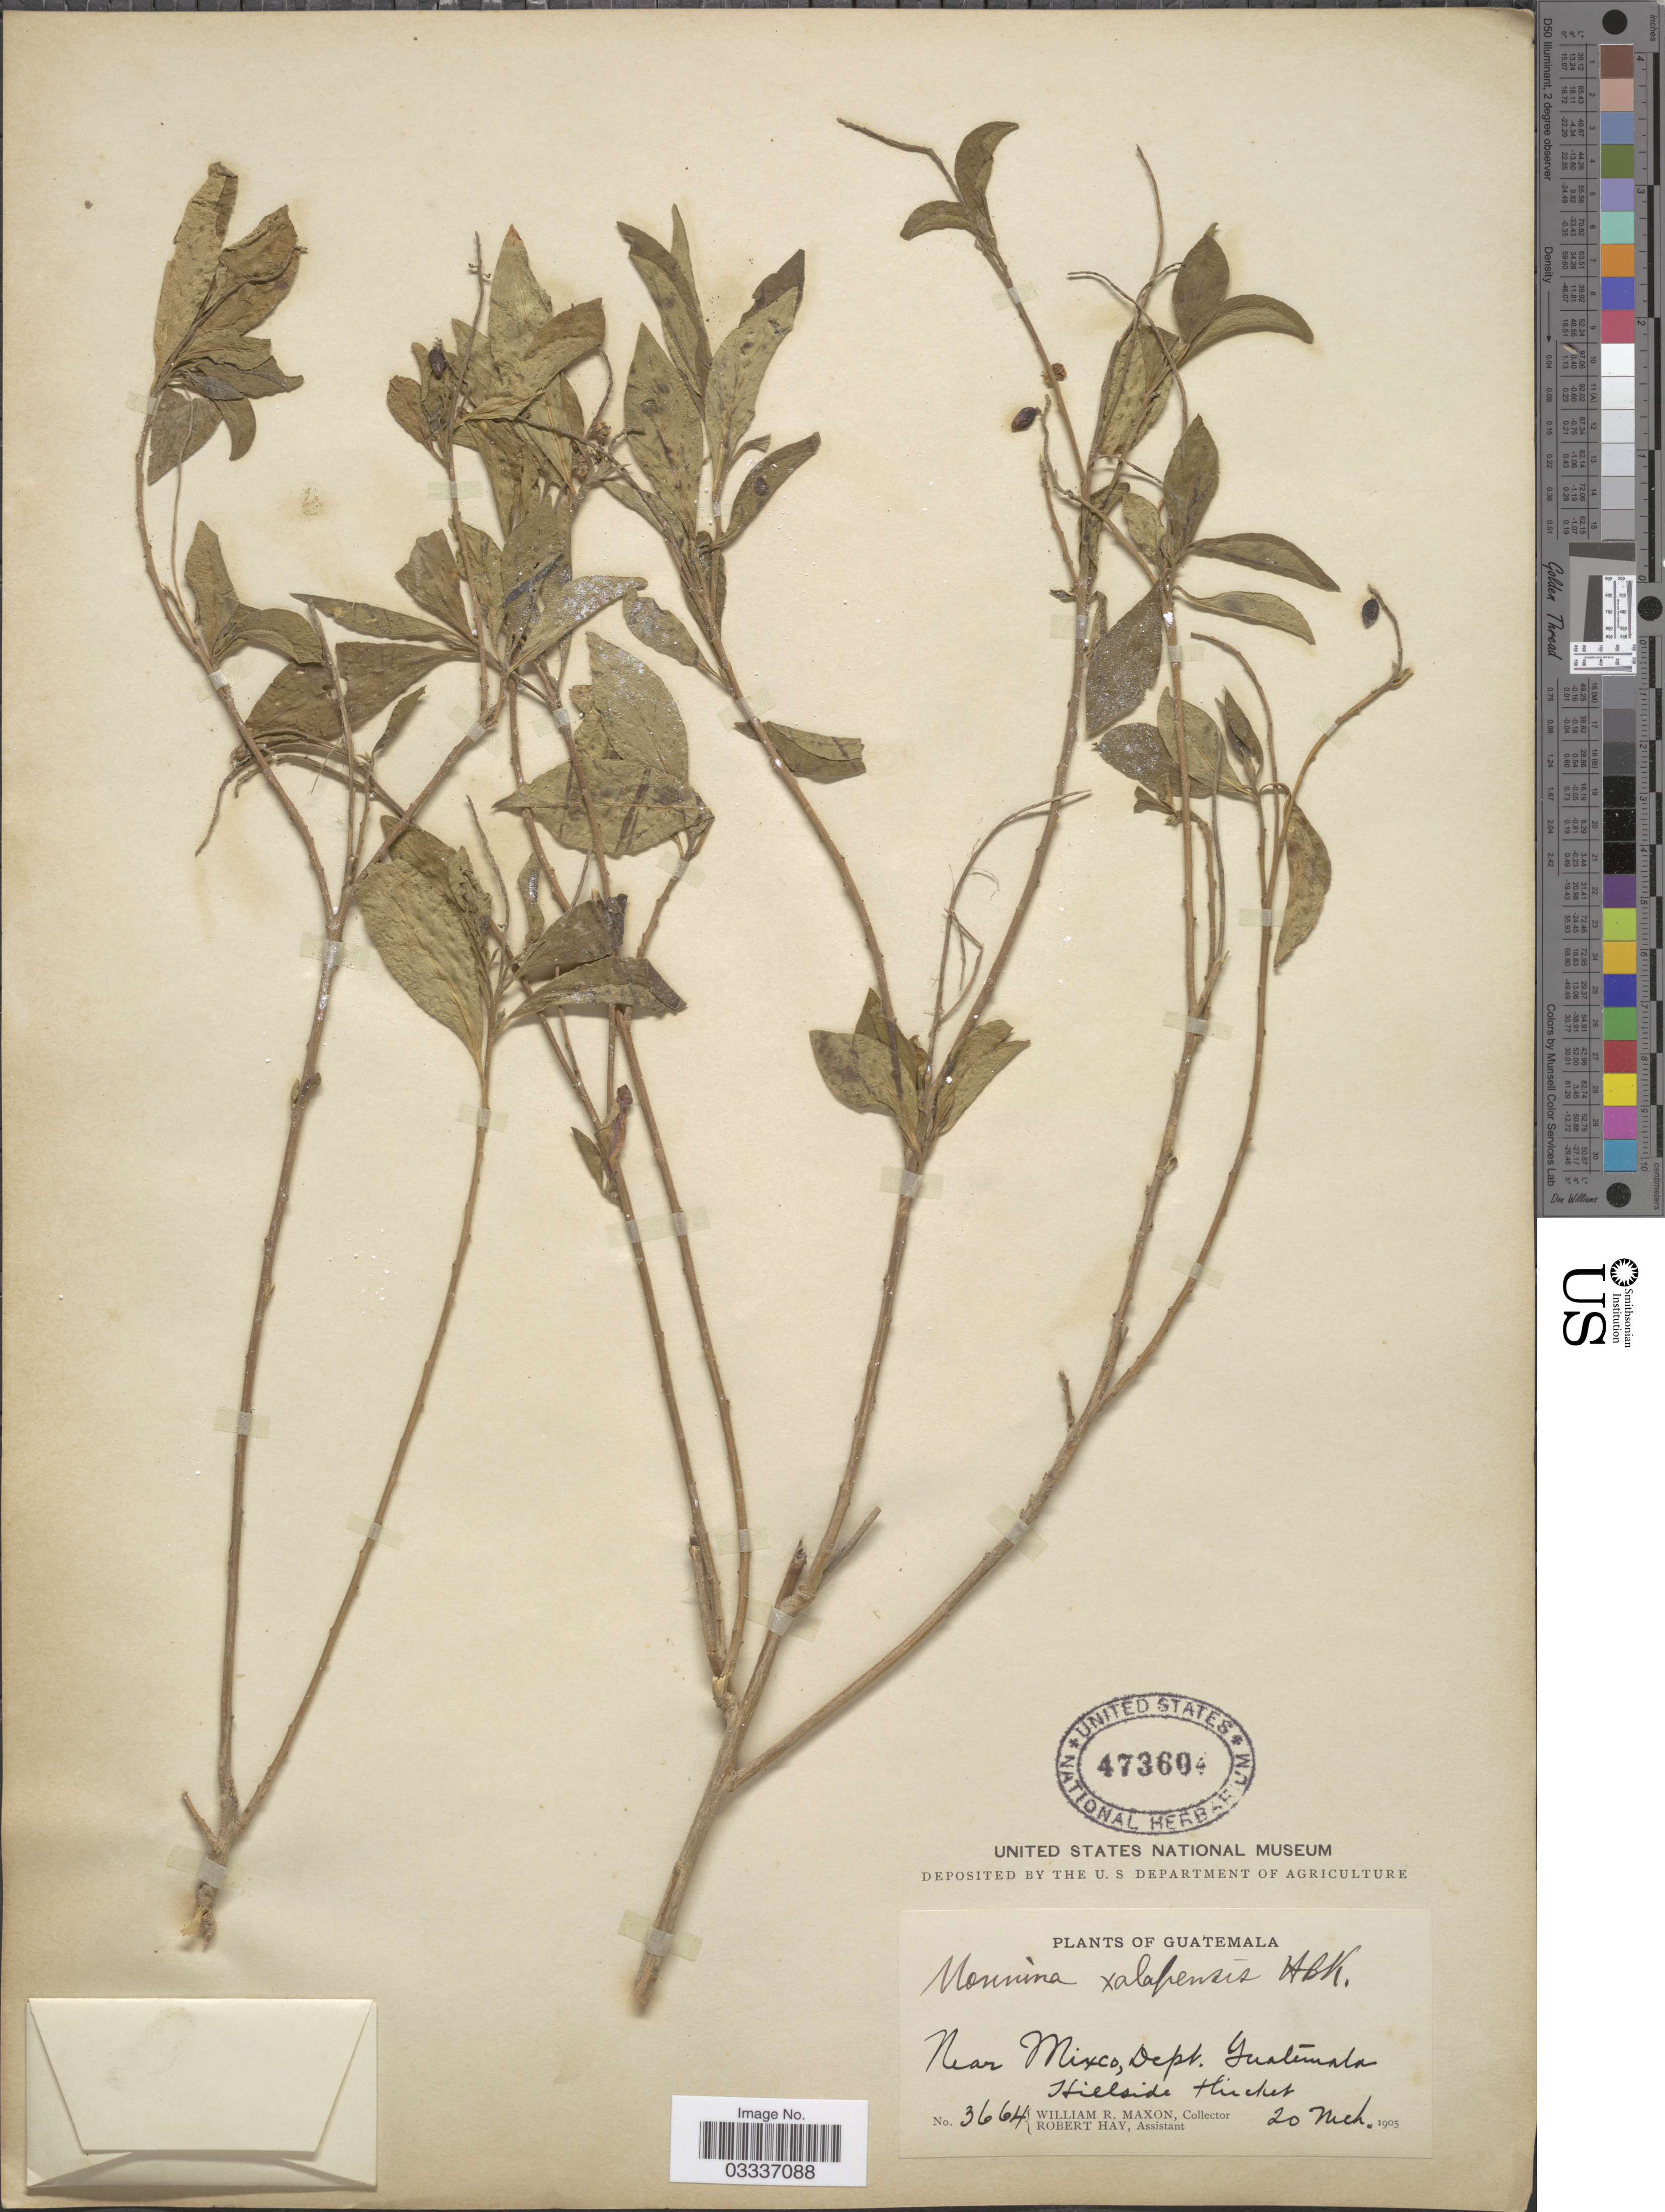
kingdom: Plantae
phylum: Tracheophyta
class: Magnoliopsida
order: Fabales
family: Polygalaceae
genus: Monnina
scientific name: Monnina xalapensis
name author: Kunth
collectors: W. R. Maxon & R. Hay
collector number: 3664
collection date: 1905-03-20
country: Guatemala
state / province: Guatemala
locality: Near Mixco, Dept. Guatemala. Hillside thicket.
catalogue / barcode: US 473604